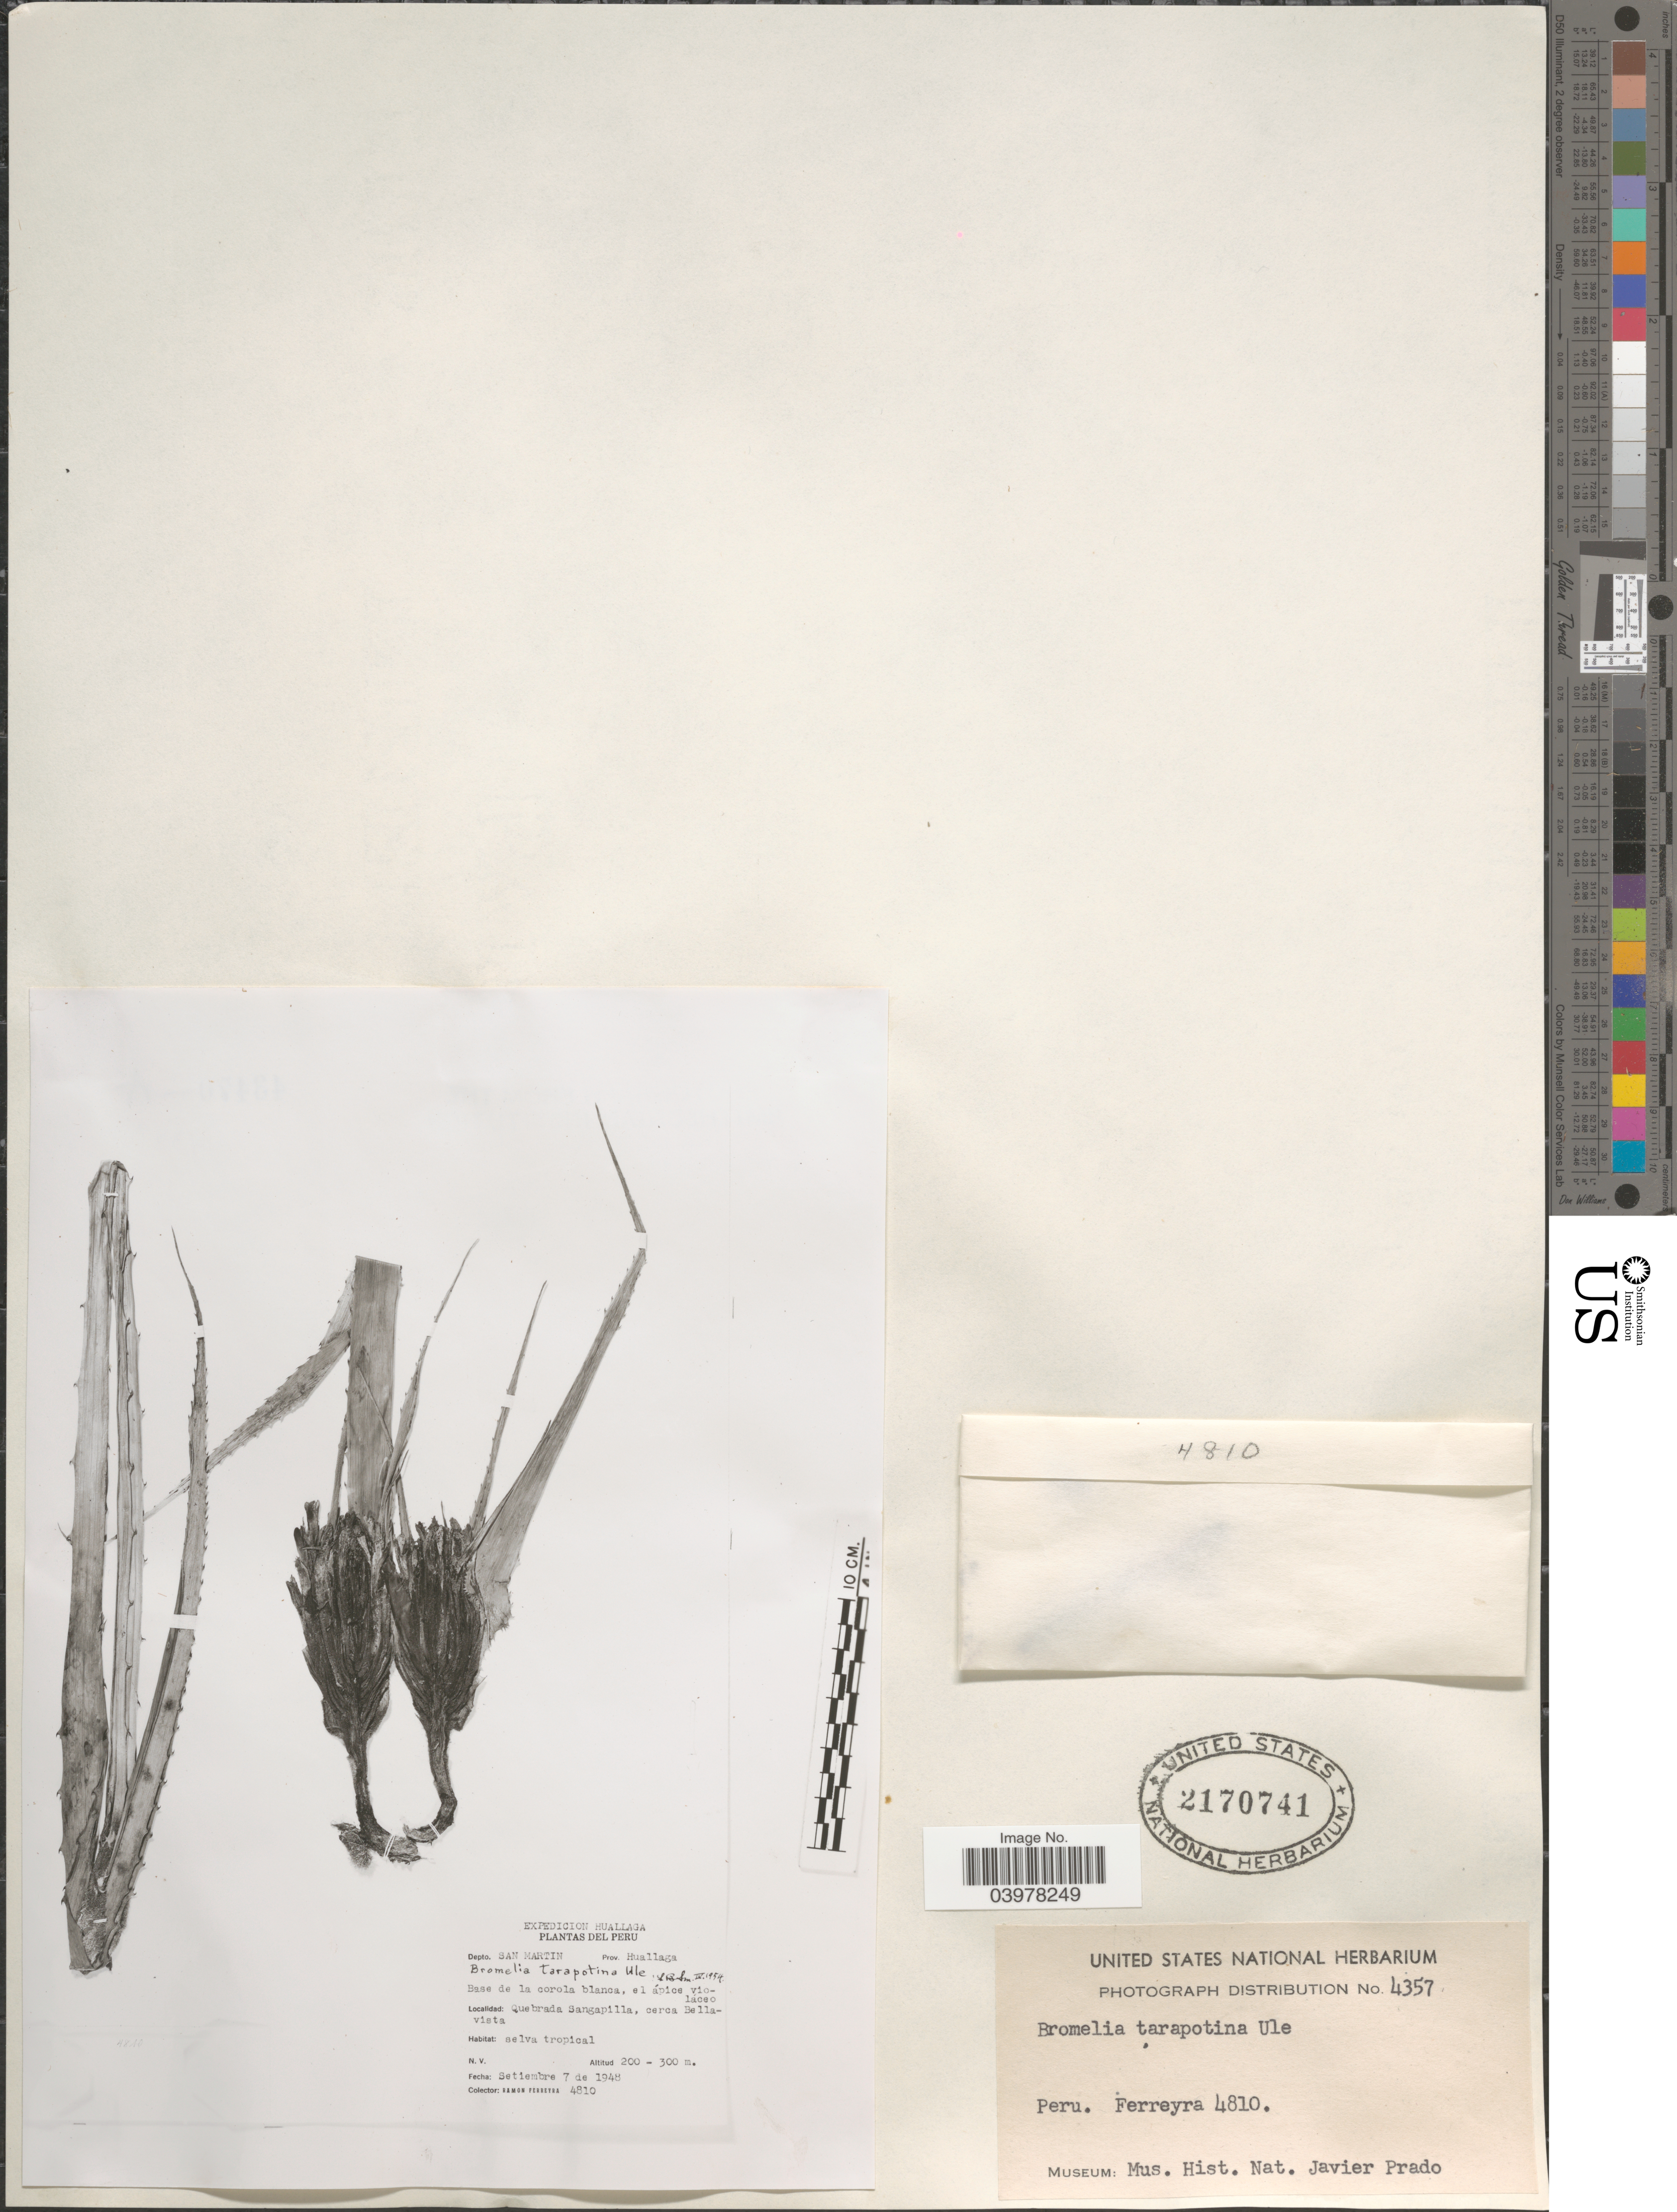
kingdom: Plantae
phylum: Tracheophyta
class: Liliopsida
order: Poales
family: Bromeliaceae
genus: Bromelia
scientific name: Bromelia tarapotina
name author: Ule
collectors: R. A. Ferreyra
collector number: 4810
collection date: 1948-09-07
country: Peru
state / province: San Martín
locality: Depto. San Martin Prov. Huallaga. Quebrada Sangapilla, cerca Bellavista.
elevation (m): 200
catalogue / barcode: US 2170741